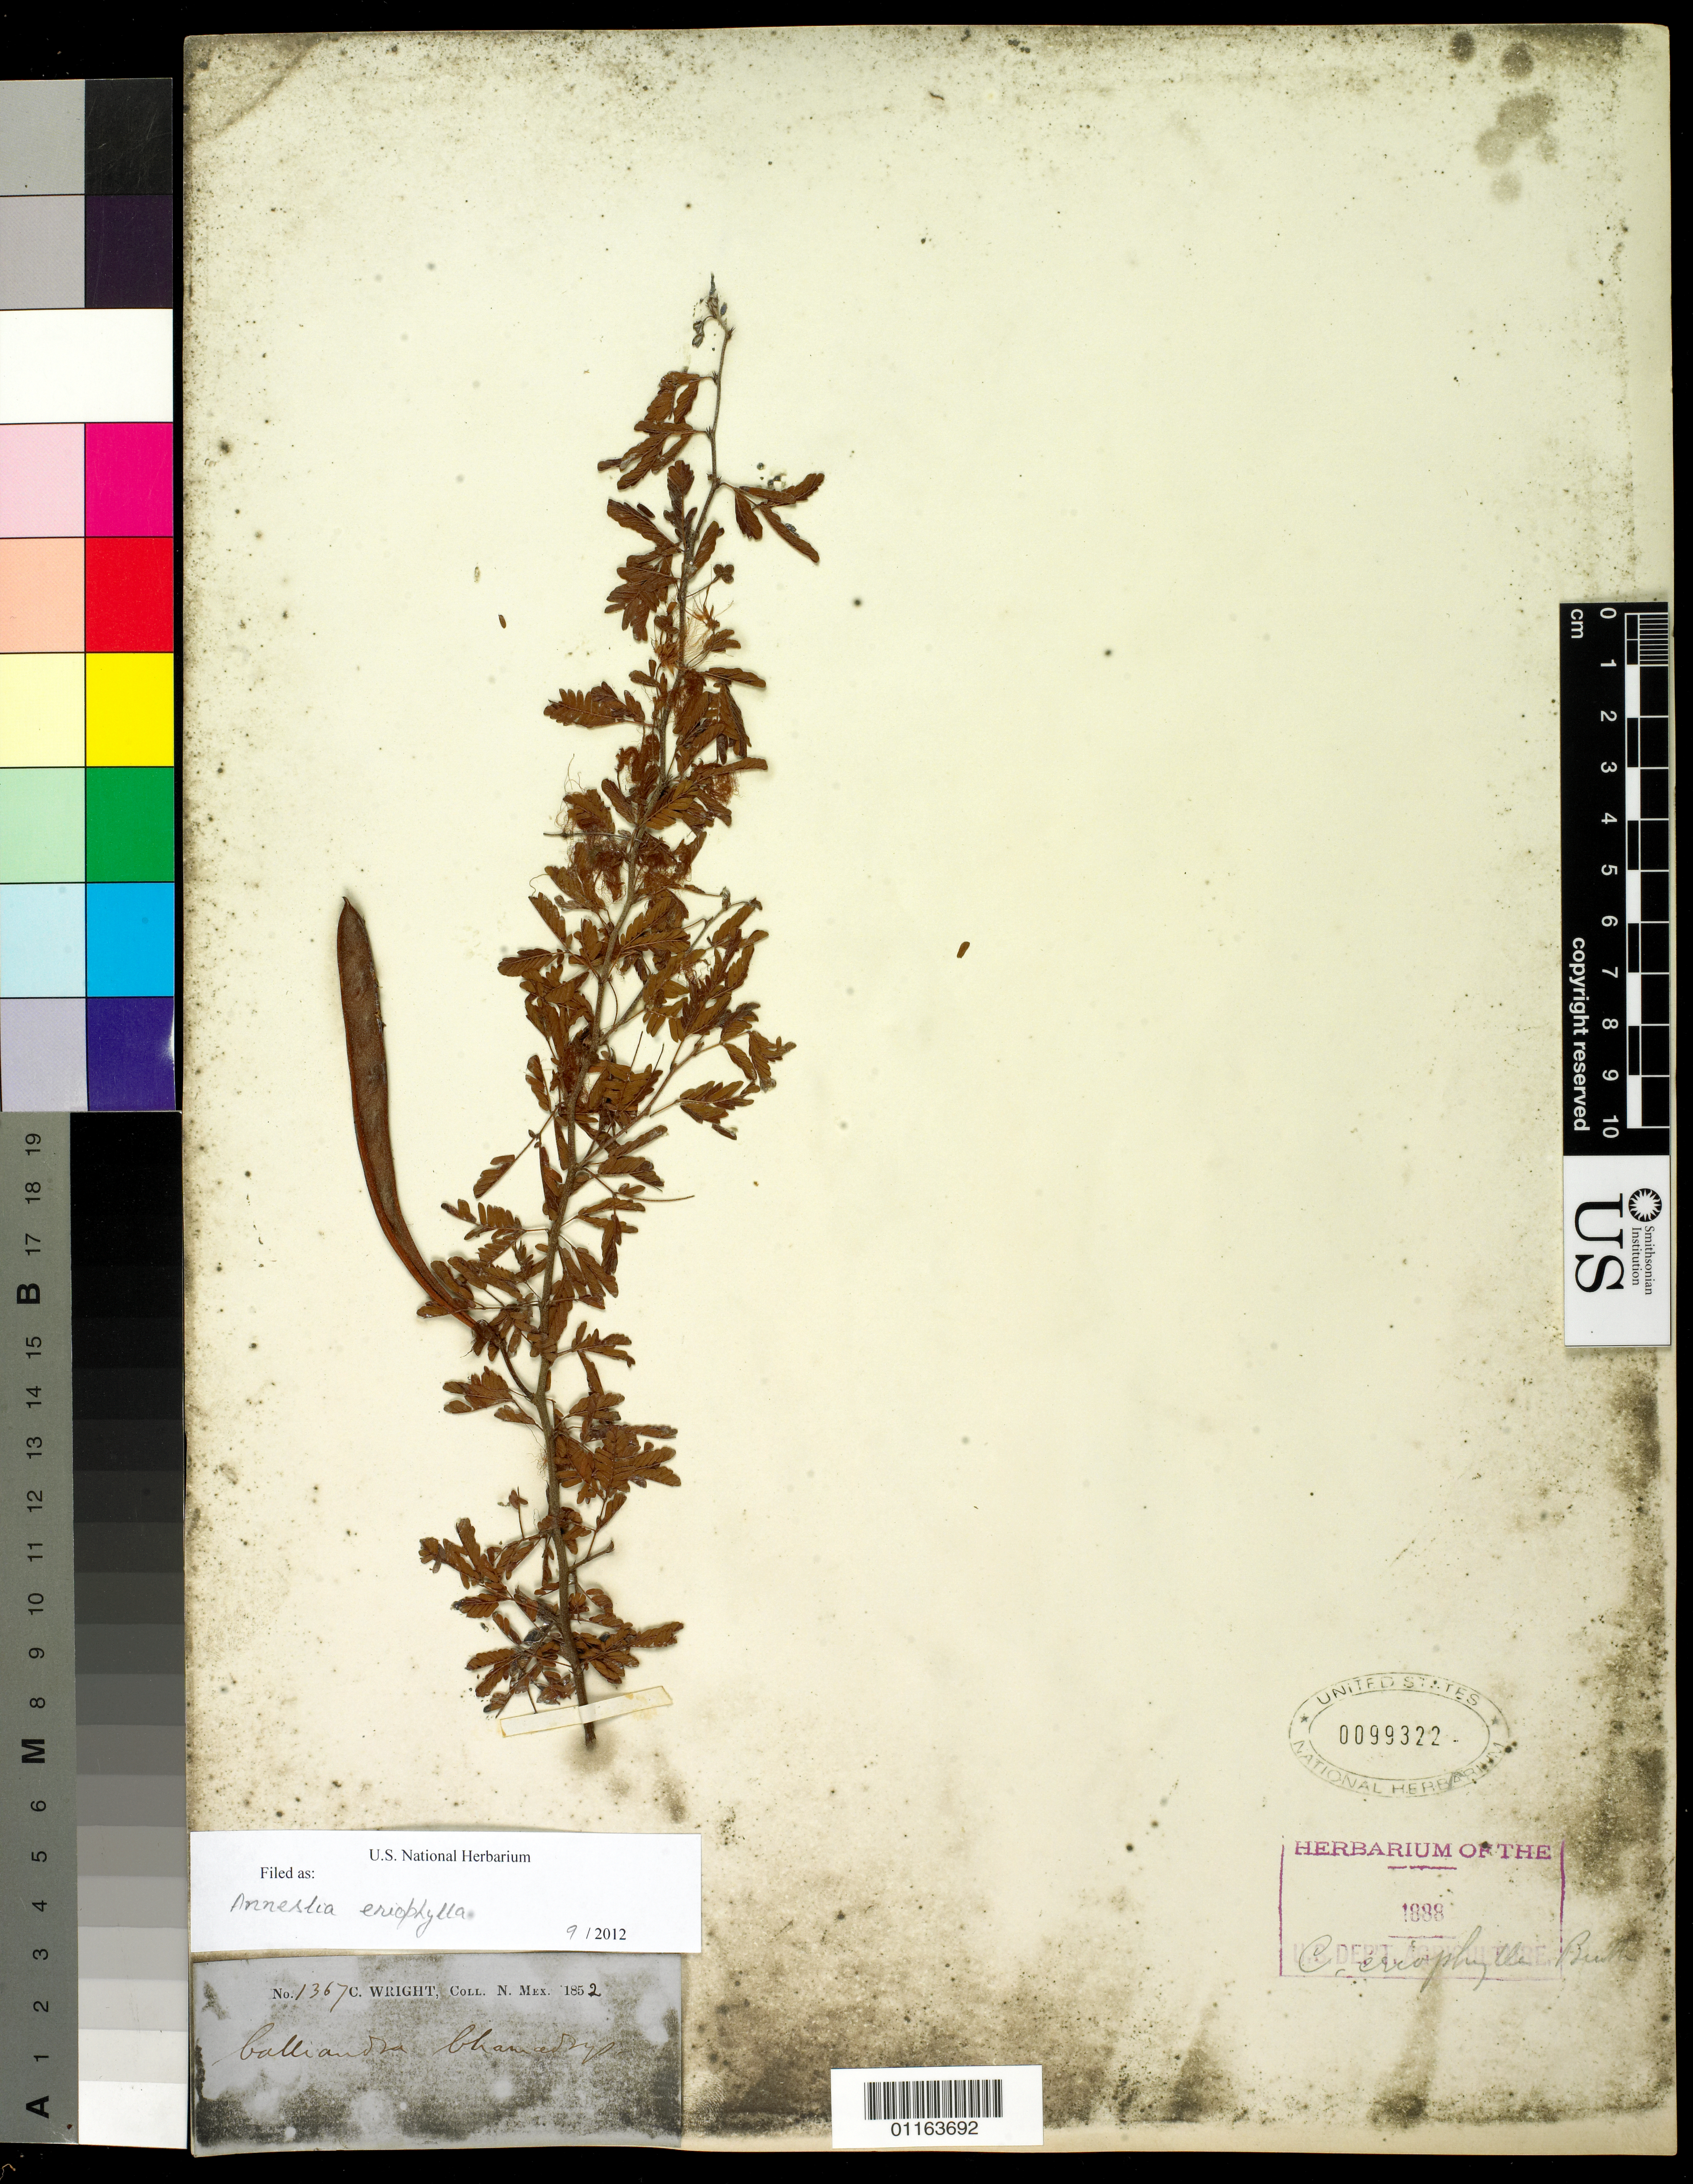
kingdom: Plantae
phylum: Tracheophyta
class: Magnoliopsida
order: Fabales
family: Fabaceae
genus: Calliandra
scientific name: Calliandra eriophylla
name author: Benth.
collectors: C. Wright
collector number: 1367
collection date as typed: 1852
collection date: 1852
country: United States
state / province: New Mexico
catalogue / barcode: US 99322